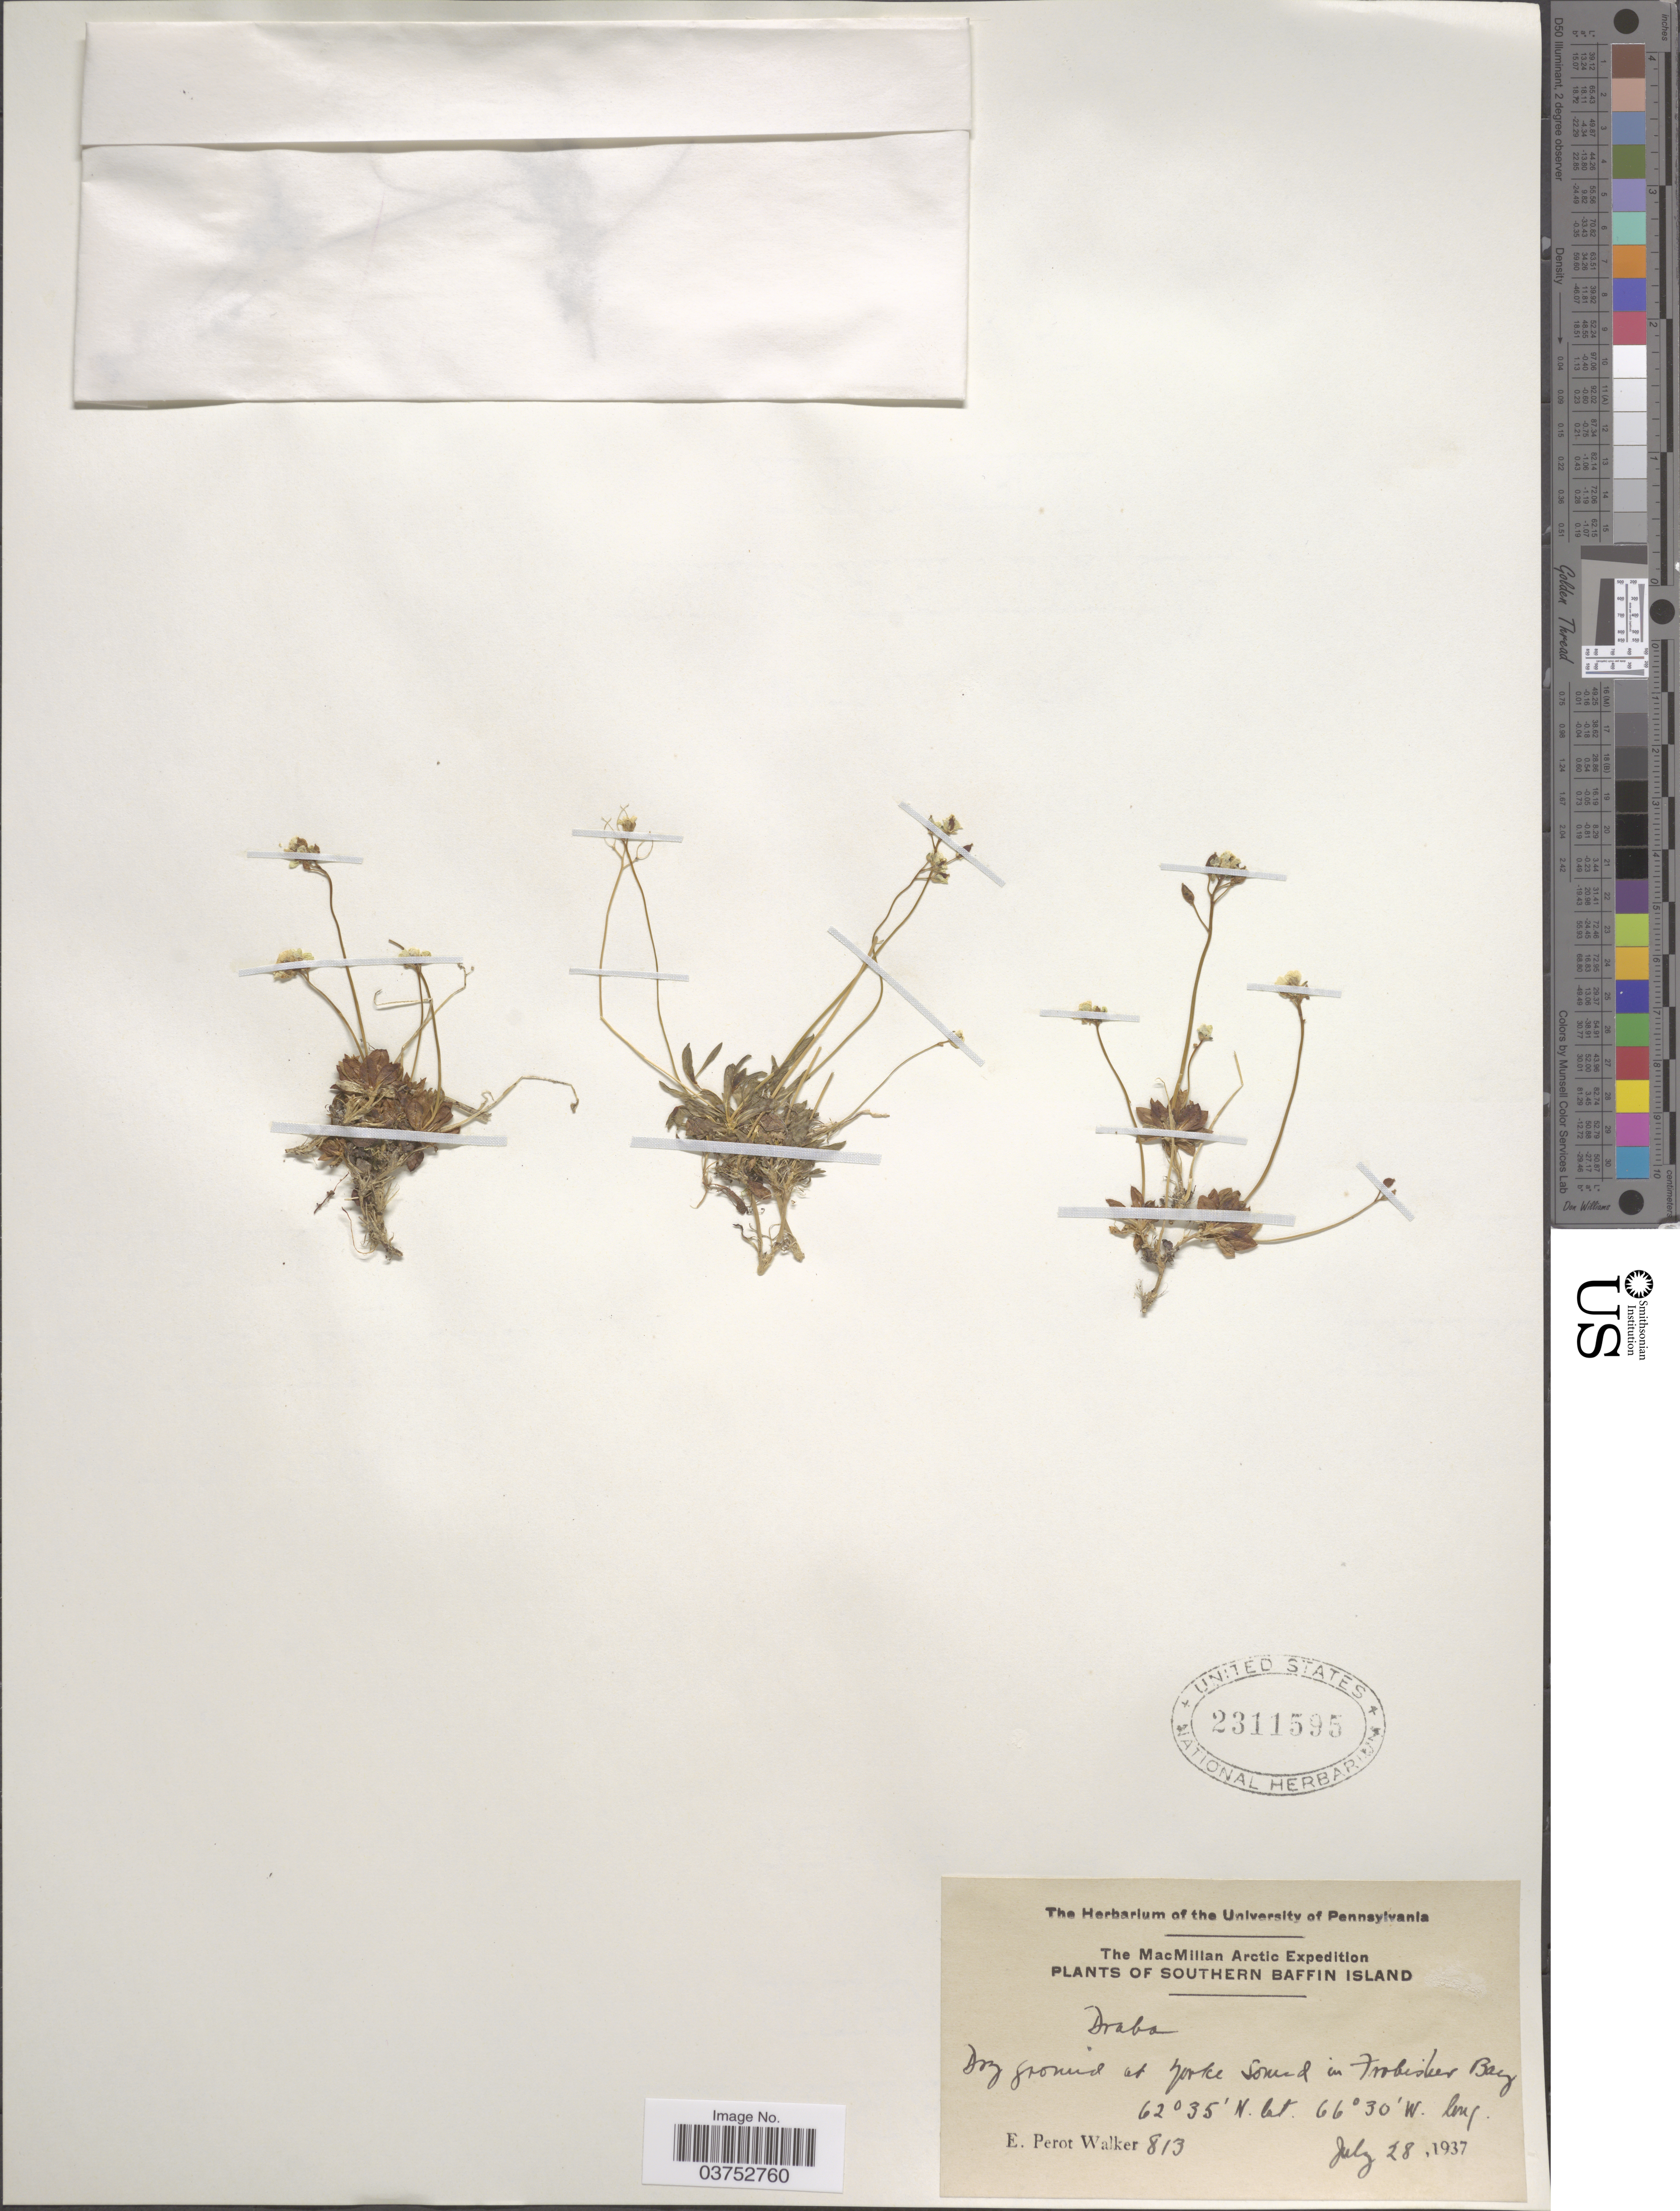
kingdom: Plantae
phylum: Tracheophyta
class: Magnoliopsida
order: Brassicales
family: Brassicaceae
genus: Draba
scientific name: Draba sp.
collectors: E. Walker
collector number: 813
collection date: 1937-07-28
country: Canada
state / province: Nunavut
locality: Southern Baffin Island. Yorke Sound in Frobisher Bay.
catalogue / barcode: US 2311595